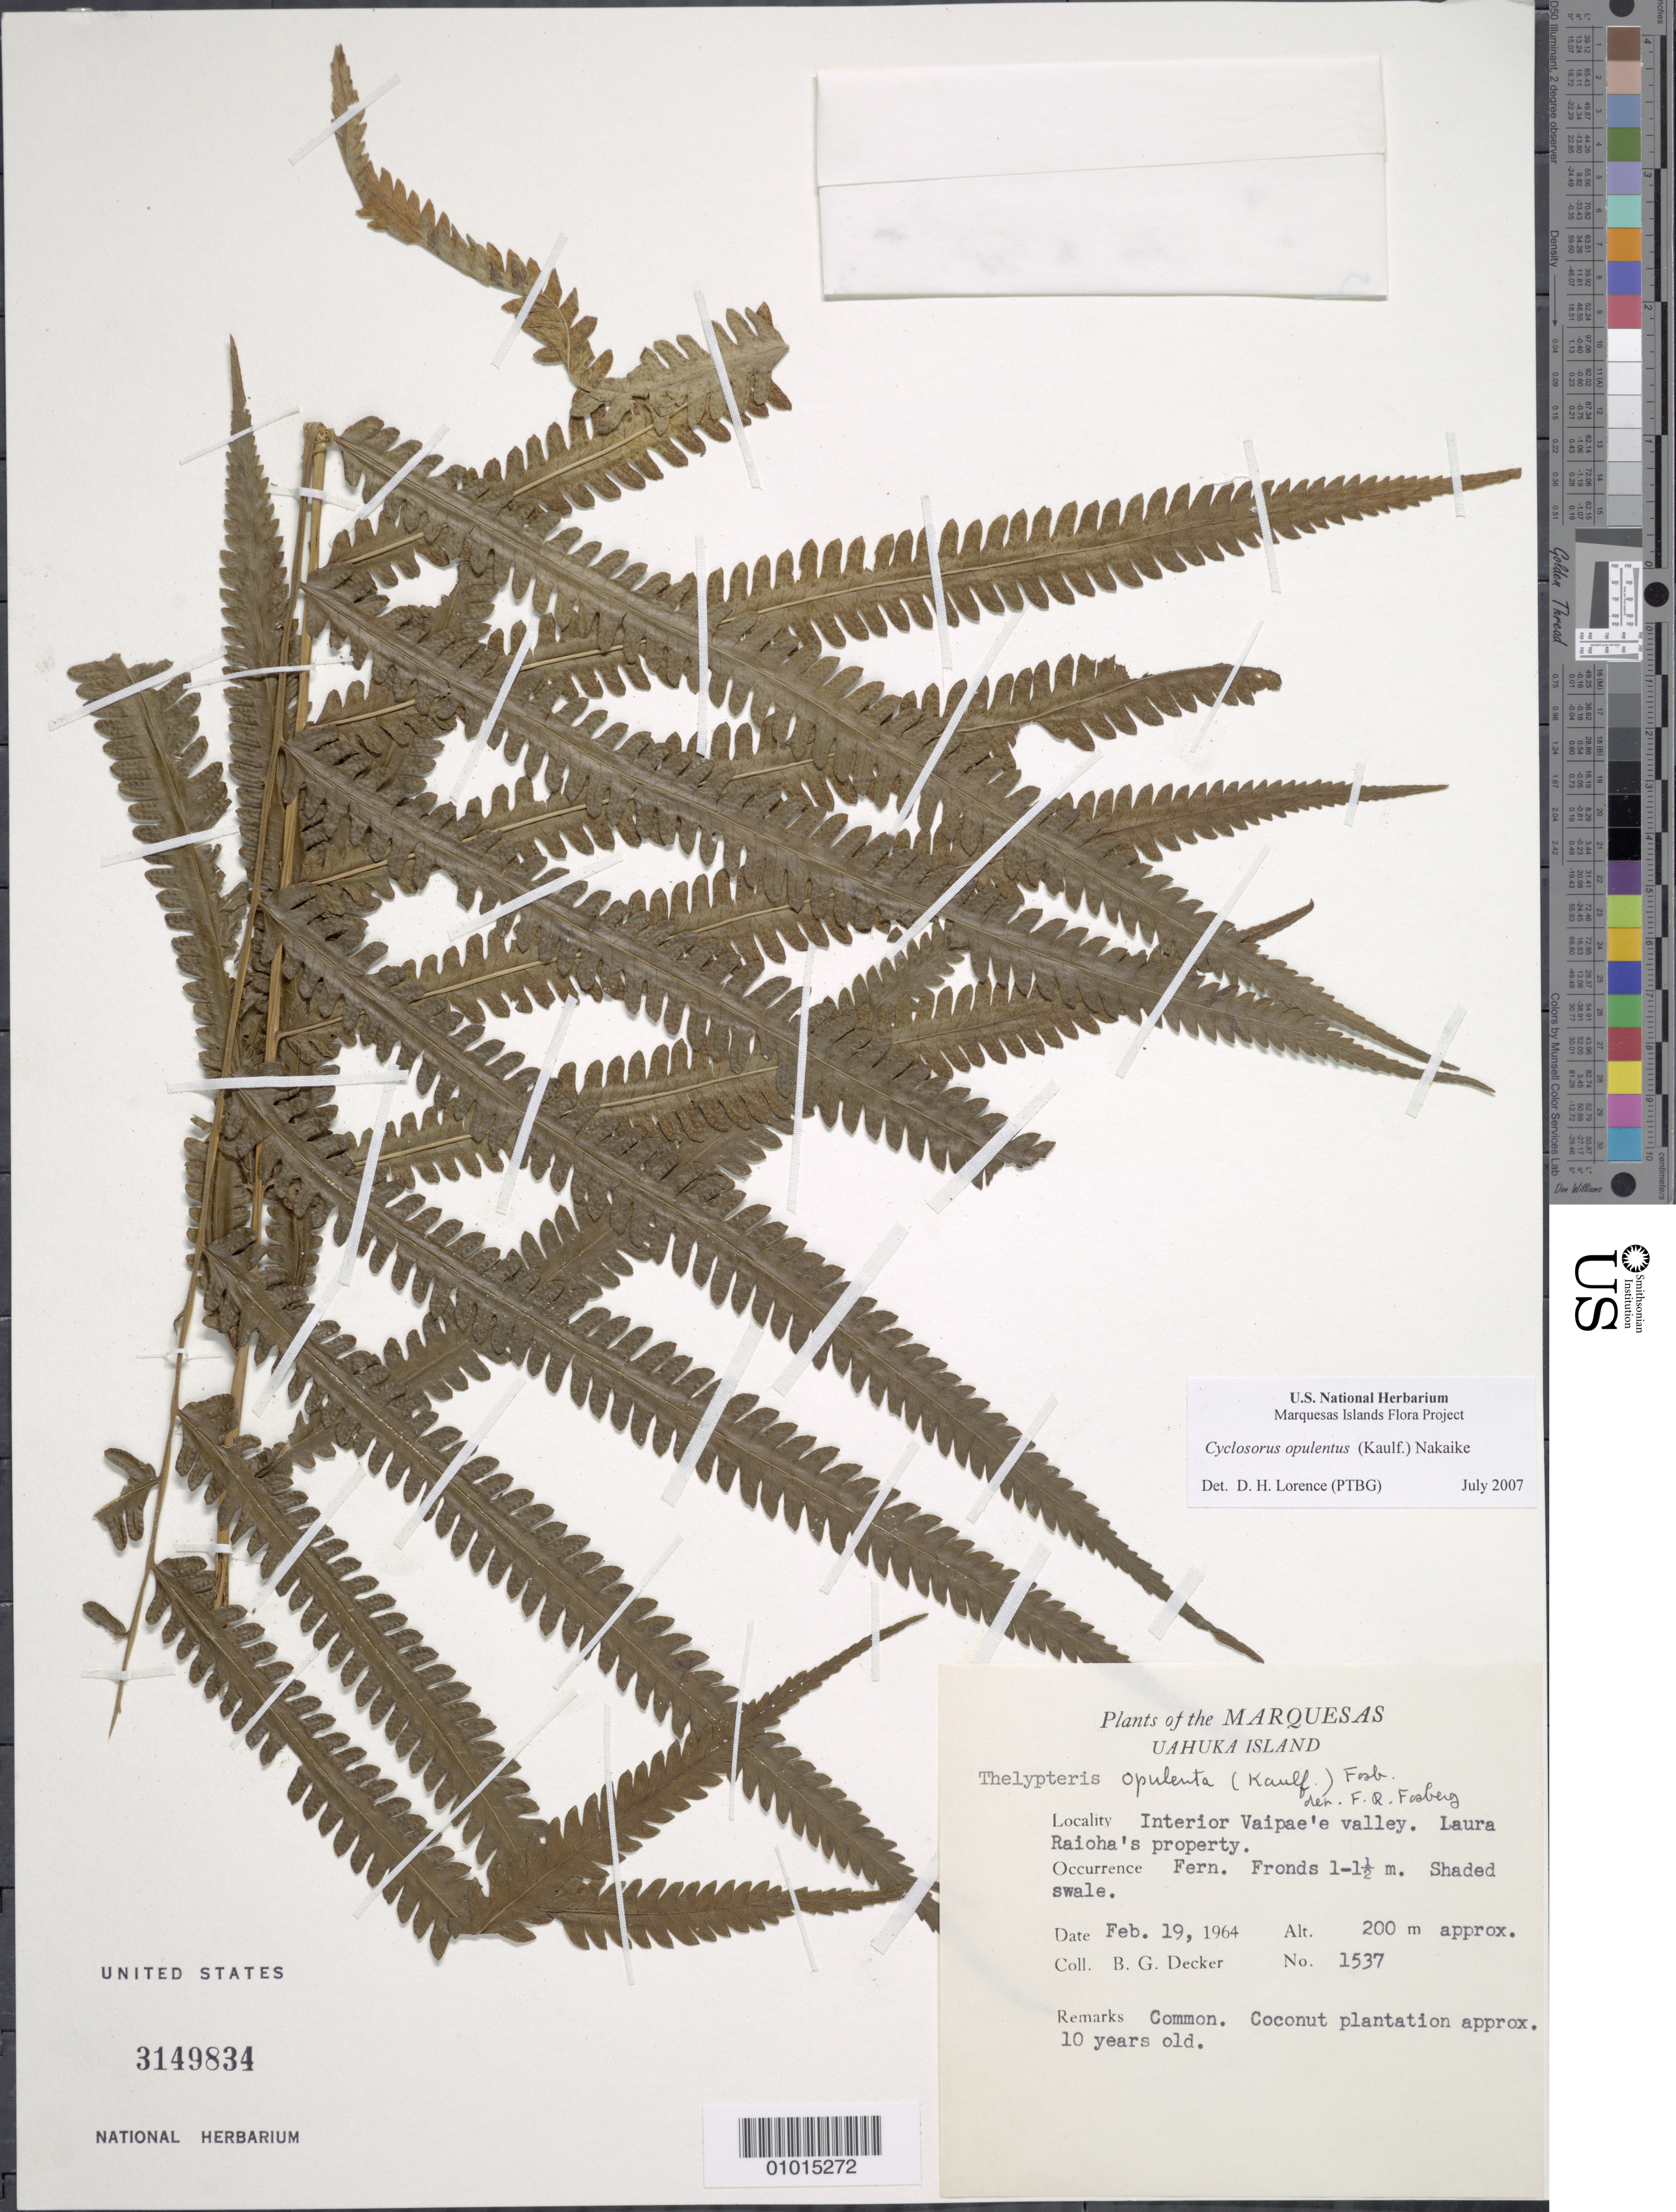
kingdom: Plantae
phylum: Tracheophyta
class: Polypodiopsida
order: Polypodiales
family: Thelypteridaceae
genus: Amphineuron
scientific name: Amphineuron opulentum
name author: (Kaulf.) Holttum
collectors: B. G. Decker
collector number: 1537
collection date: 1964-02-19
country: French Polynesia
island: Ua Huka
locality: Interior Vaipae'e valley. Laura Raioha's property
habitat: Shaded swale. Coconut plantation, 10 yrs. old; common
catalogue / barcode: US 3149834